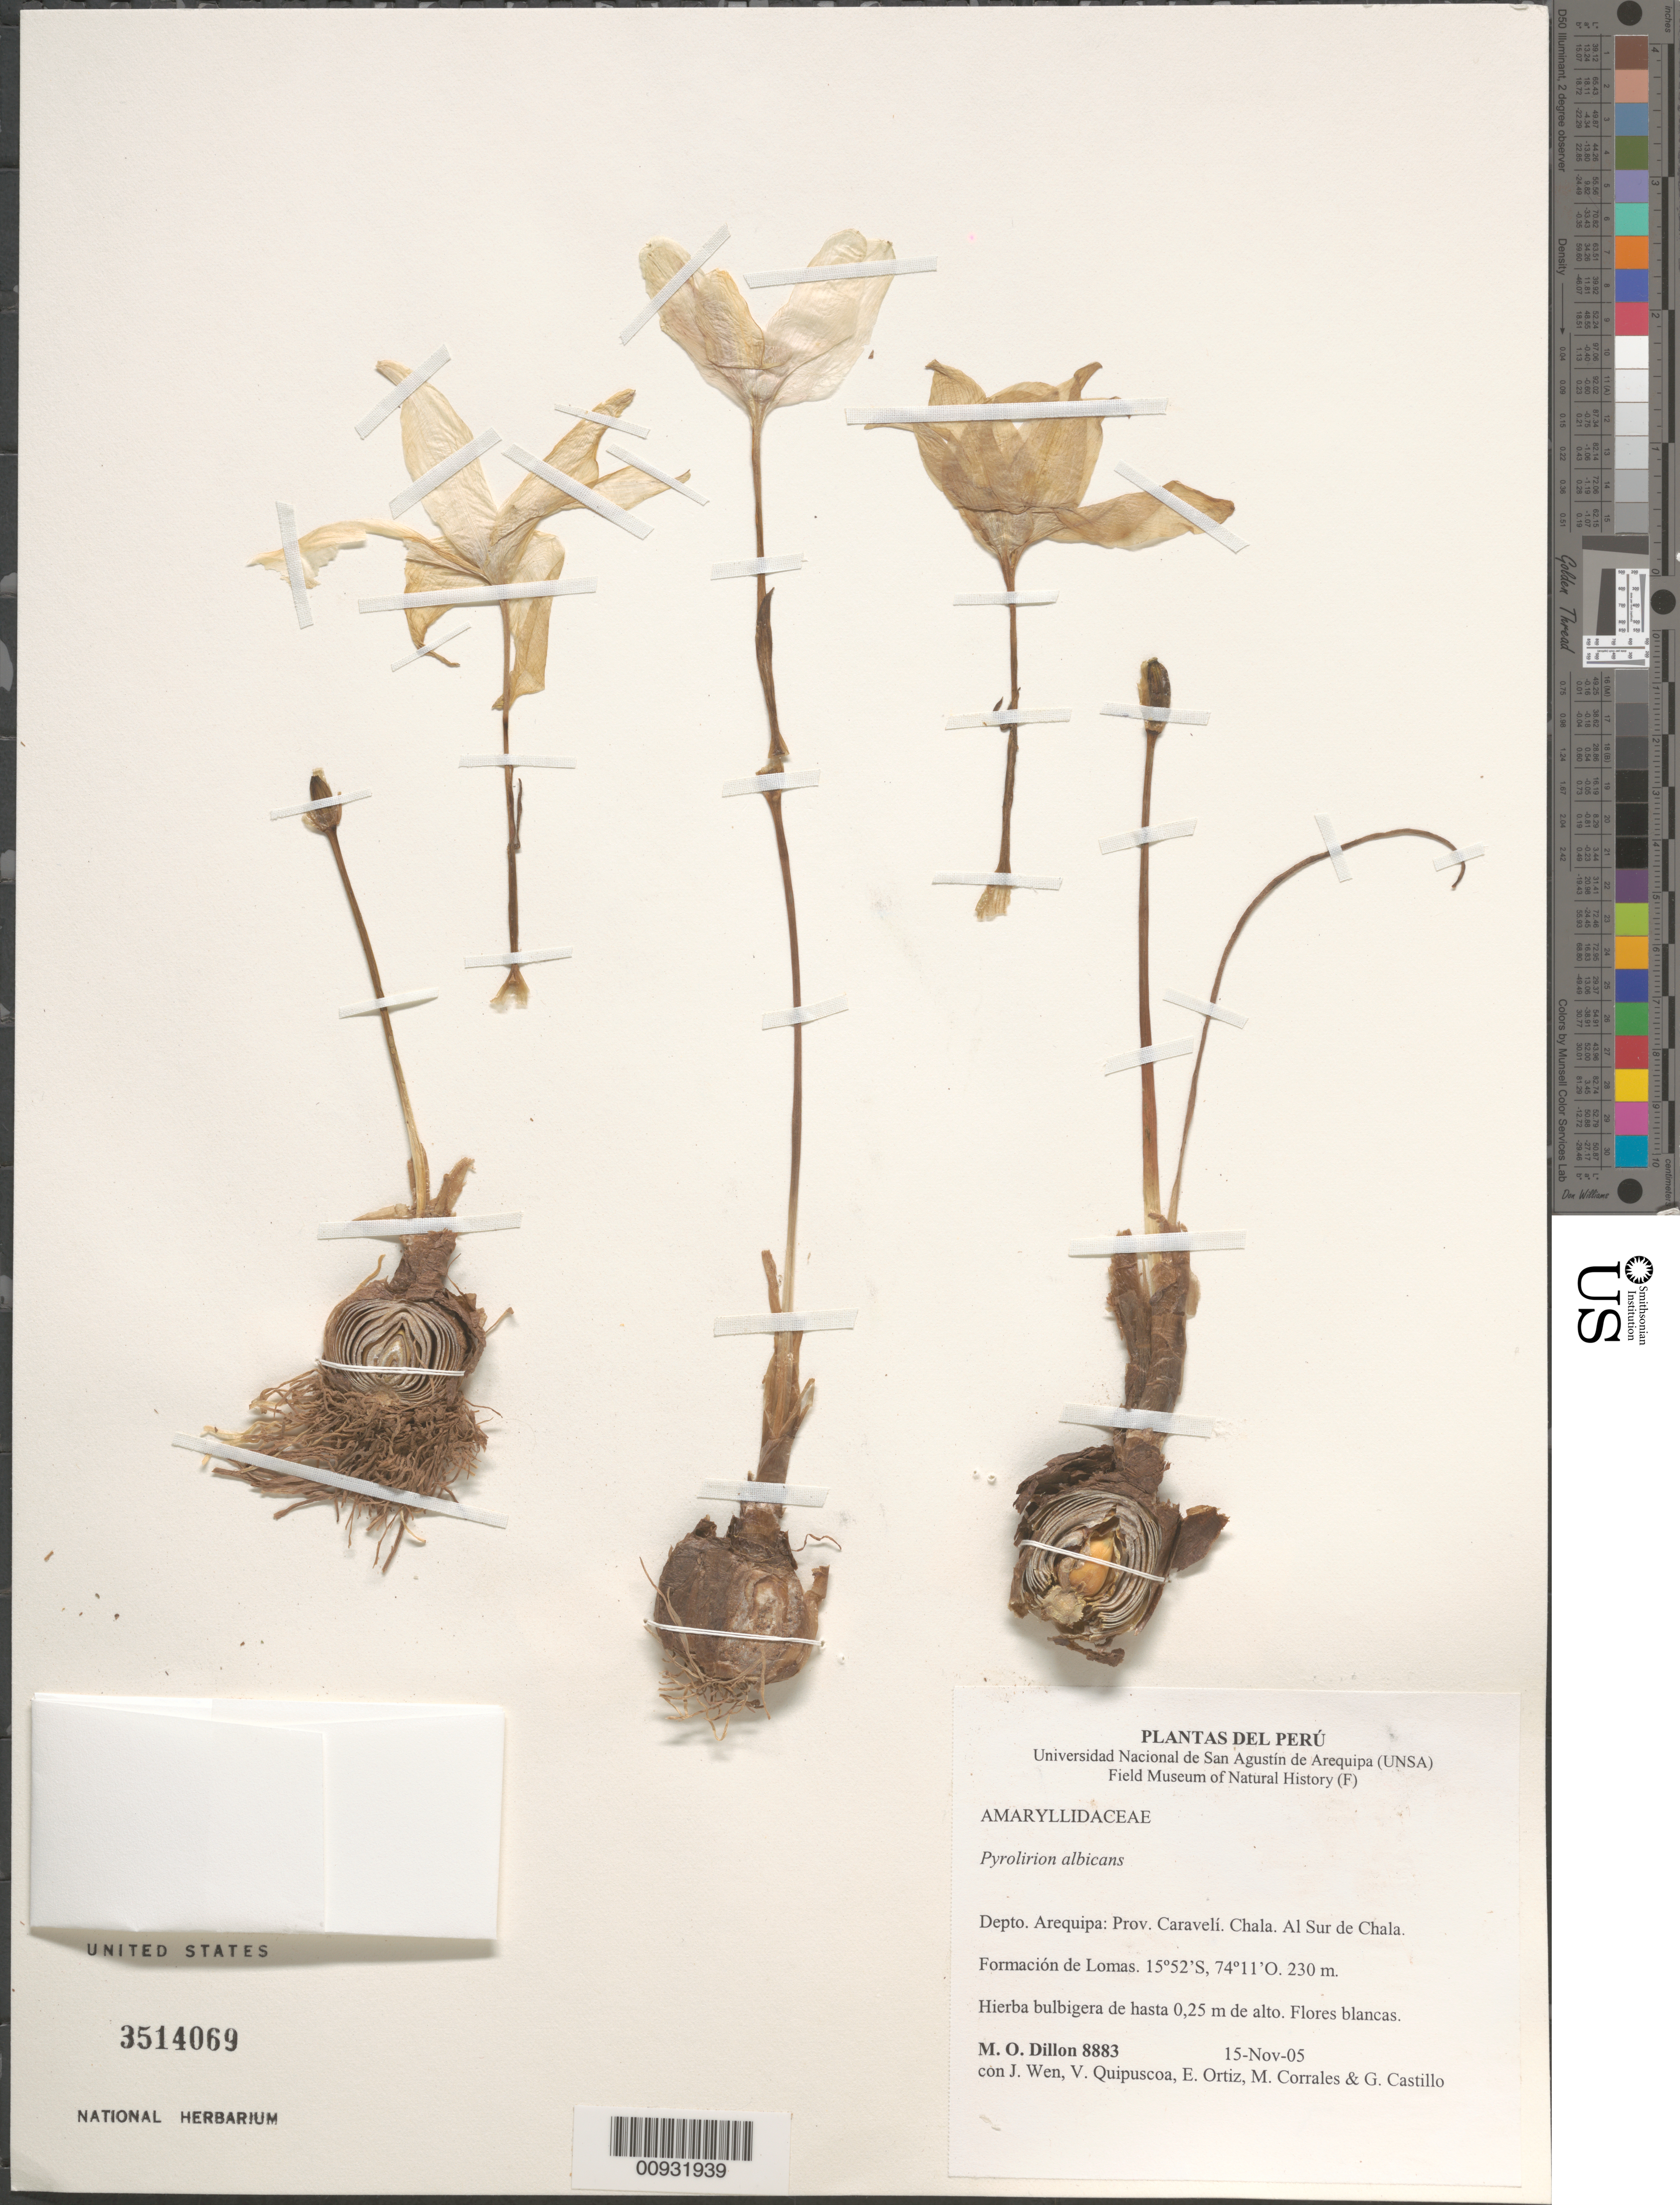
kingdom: Plantae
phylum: Tracheophyta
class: Liliopsida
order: Asparagales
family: Amaryllidaceae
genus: Pyrolirion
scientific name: Pyrolirion albicans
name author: Herb.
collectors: M. O. Dillon, J. Wen, V. Quipuscoa, E. Ortiz, M. Corrales & G. Castillo C.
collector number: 8883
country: Peru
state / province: Arequipa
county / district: Caravelí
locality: Chala, Al Sur de Chala.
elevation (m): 230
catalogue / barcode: US 3514069